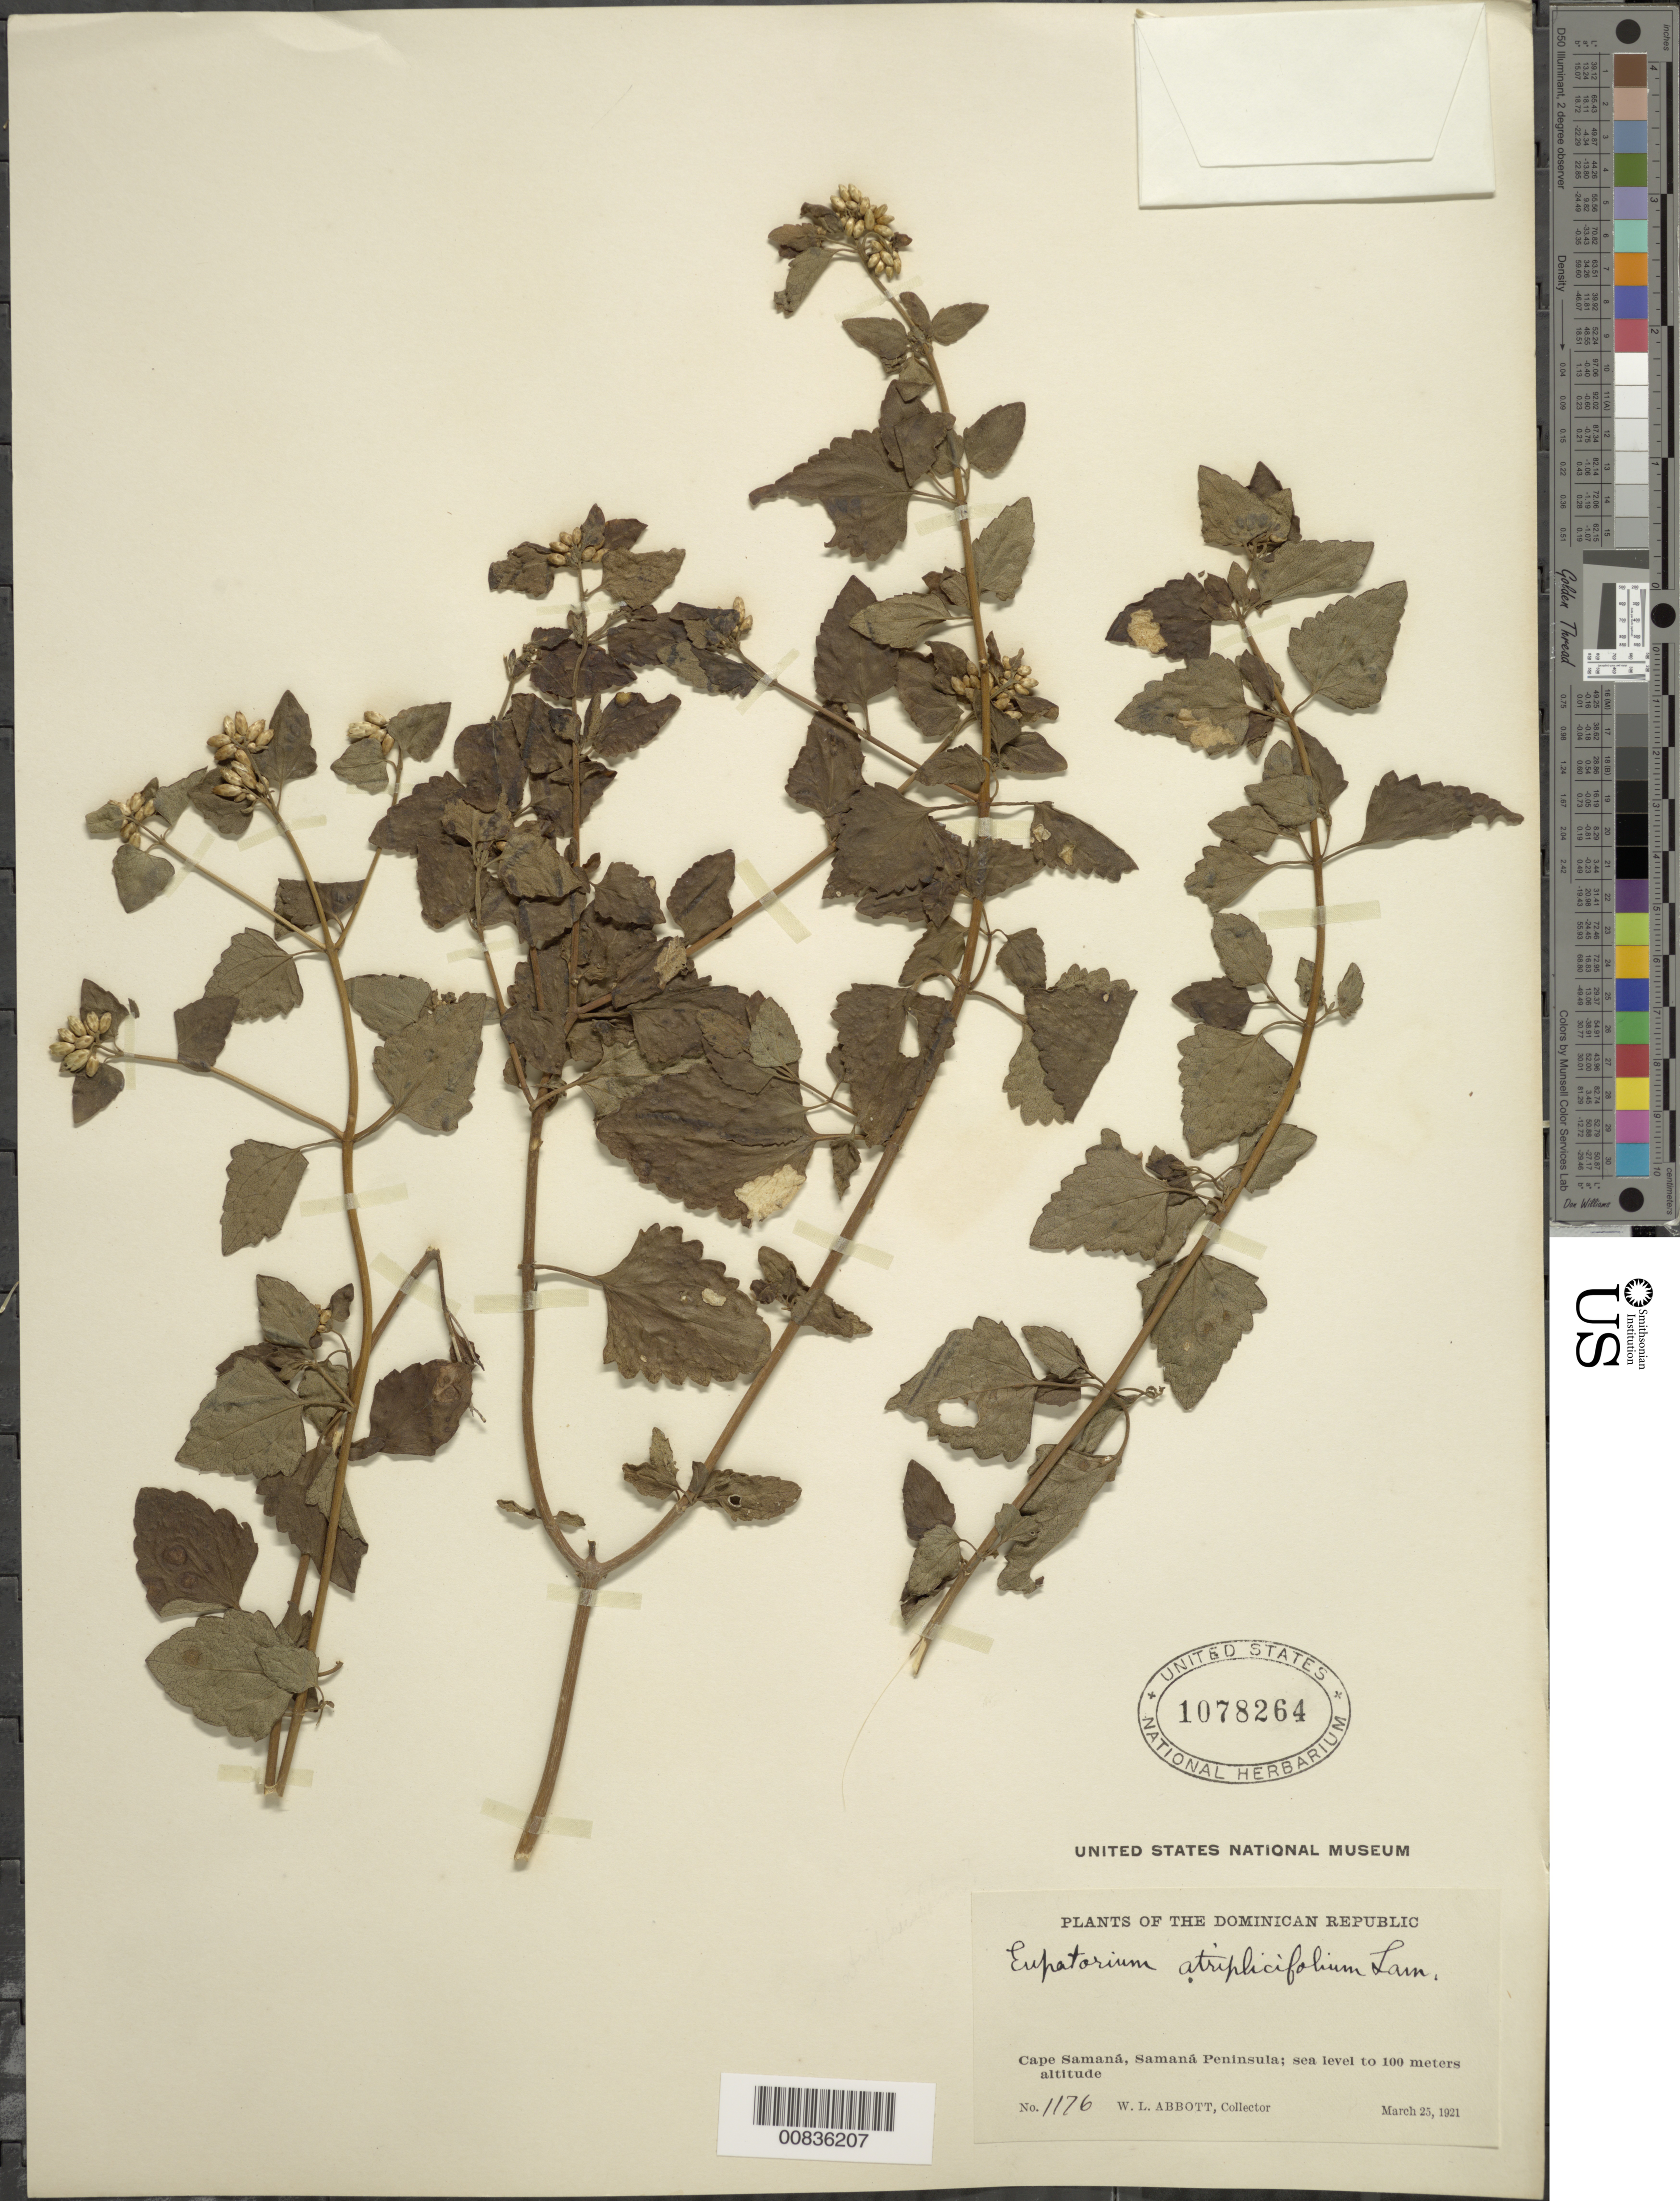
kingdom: Plantae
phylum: Tracheophyta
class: Magnoliopsida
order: Asterales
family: Asteraceae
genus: Chromolaena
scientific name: Chromolaena corymbosa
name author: (Aubl.) R.M. King & H. Rob.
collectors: W. L. Abbott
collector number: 1176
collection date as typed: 25 Mar 1921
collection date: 1921-03-25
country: Dominican Republic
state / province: Samana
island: Hispaniola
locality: Cape Samaná, Samaná Peninsula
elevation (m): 0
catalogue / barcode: US 1078264